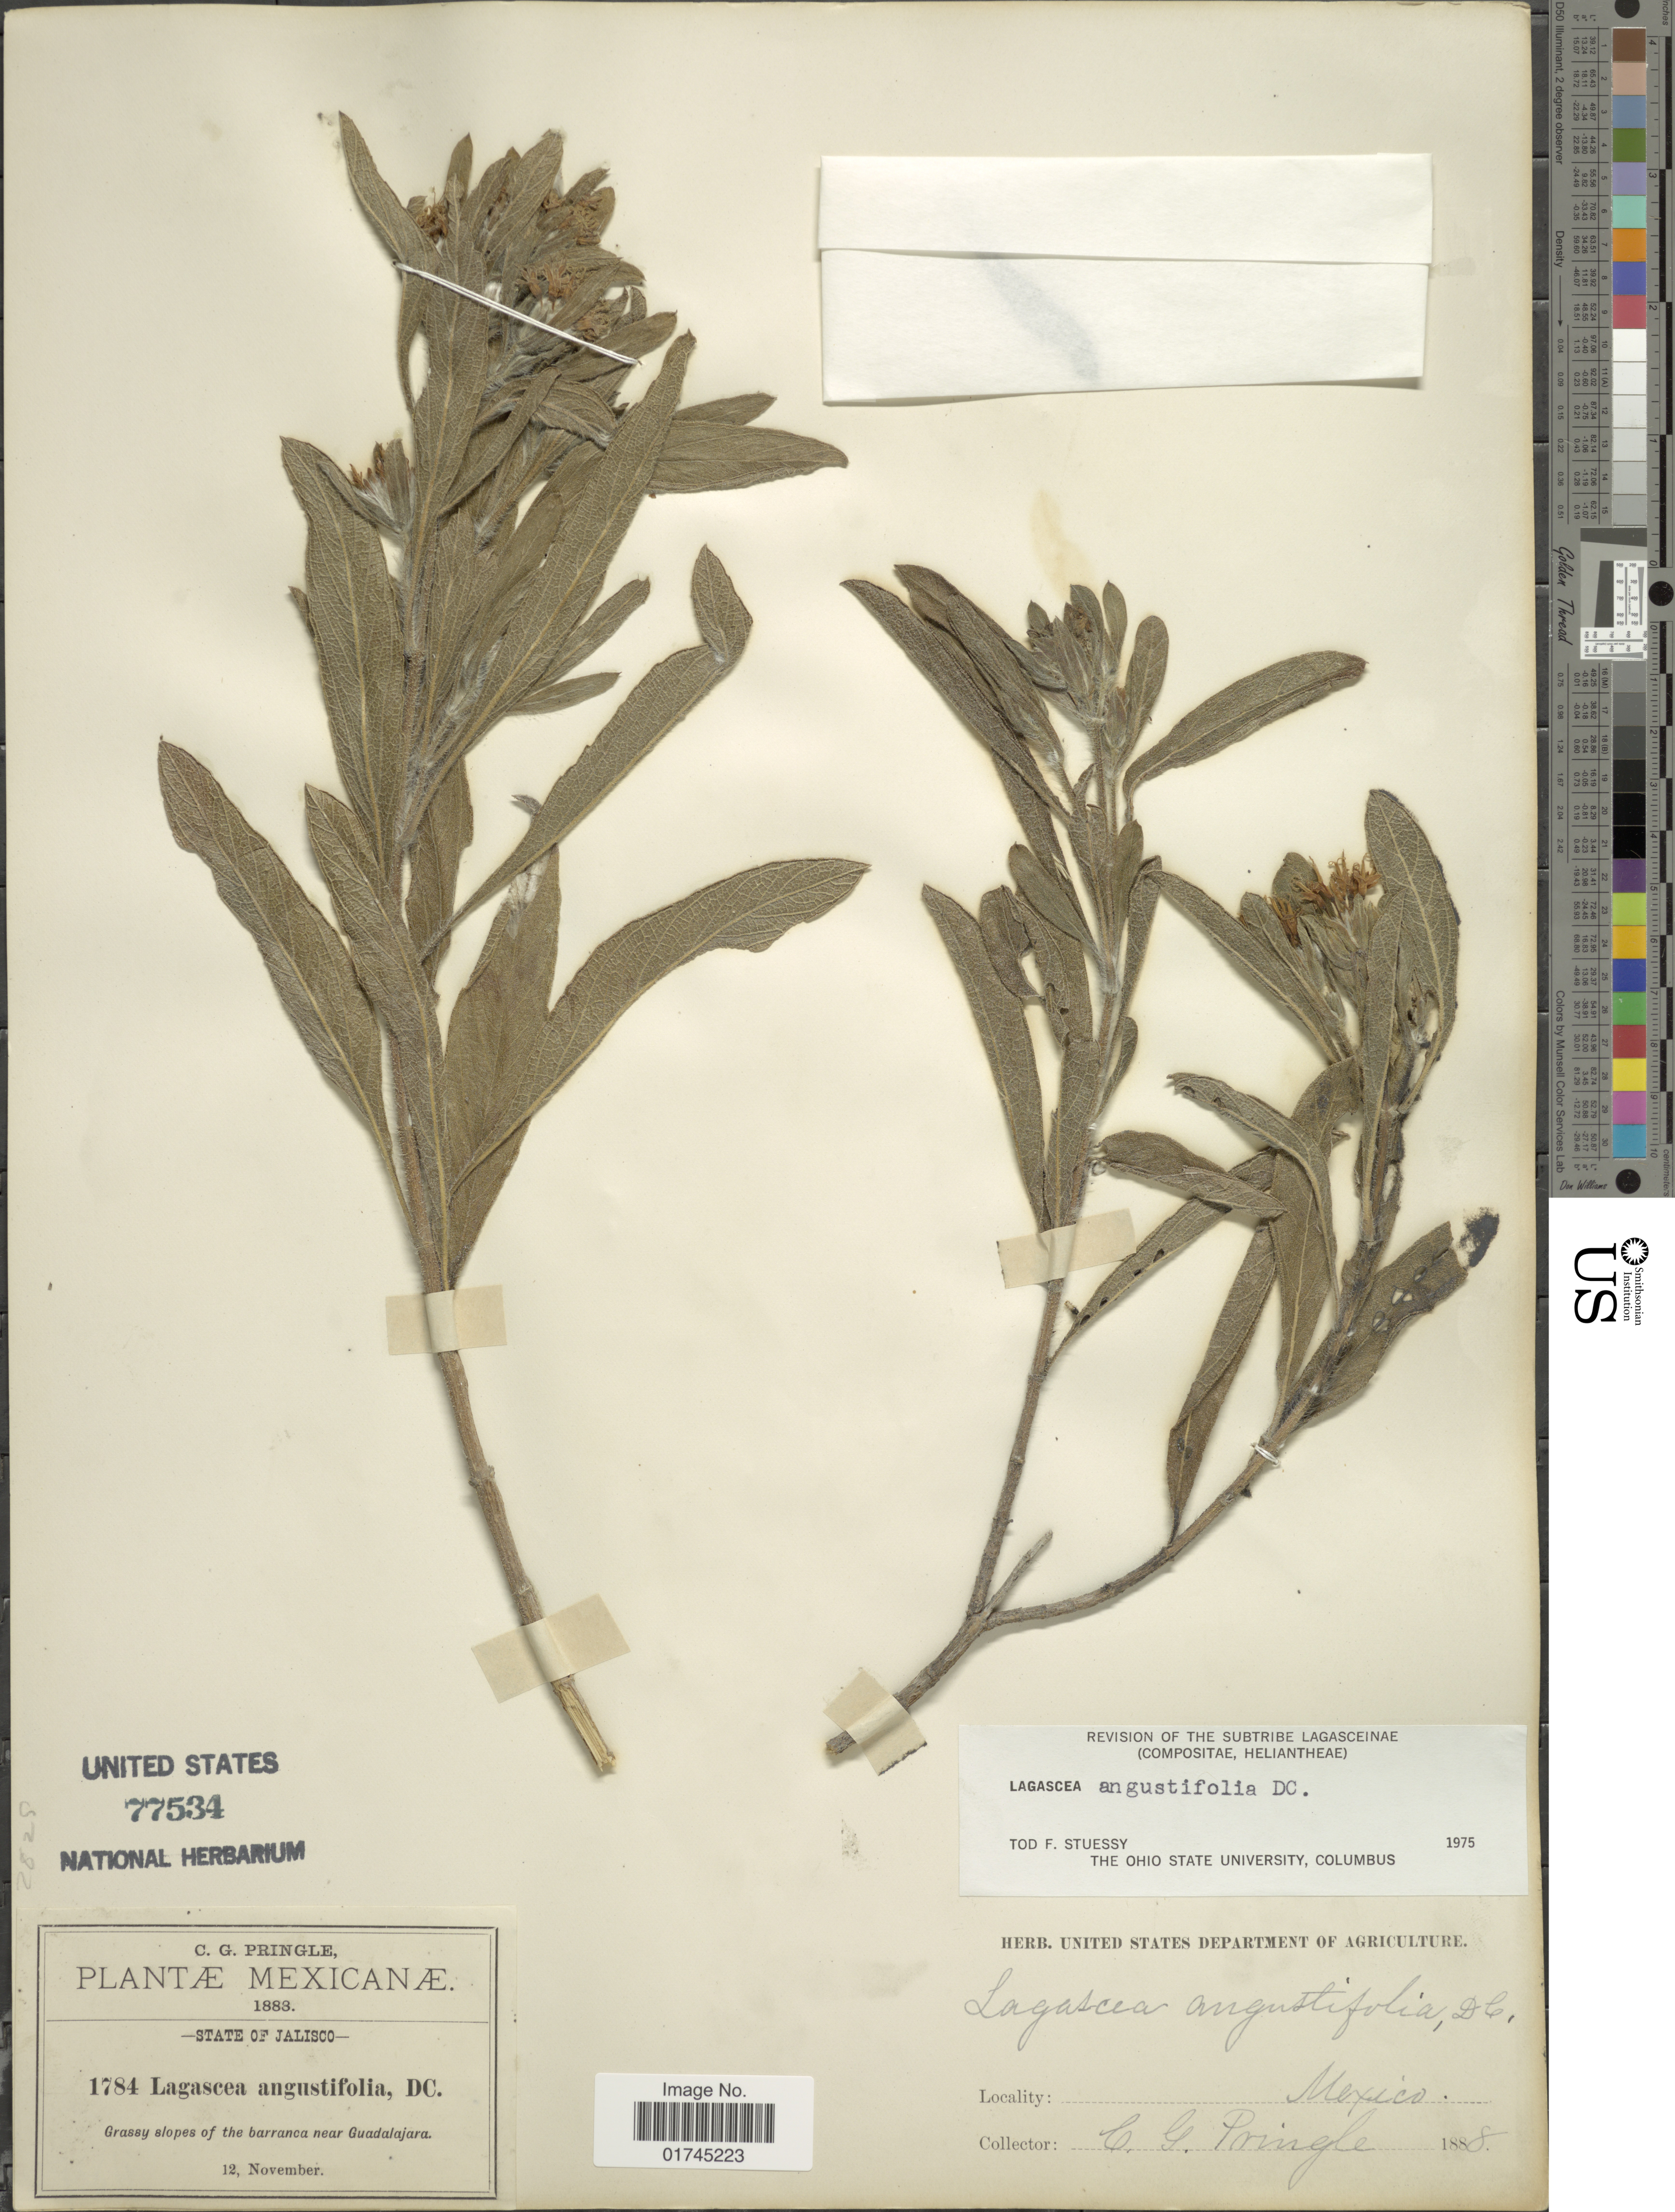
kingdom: Plantae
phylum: Tracheophyta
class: Magnoliopsida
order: Asterales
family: Asteraceae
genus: Lagascea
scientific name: Lagascea angustifolia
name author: DC.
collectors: C. G. Pringle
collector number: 1784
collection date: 1888-11-12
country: Mexico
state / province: Jalisco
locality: Grassy slopes of the barranca near Guadalajara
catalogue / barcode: US 77534